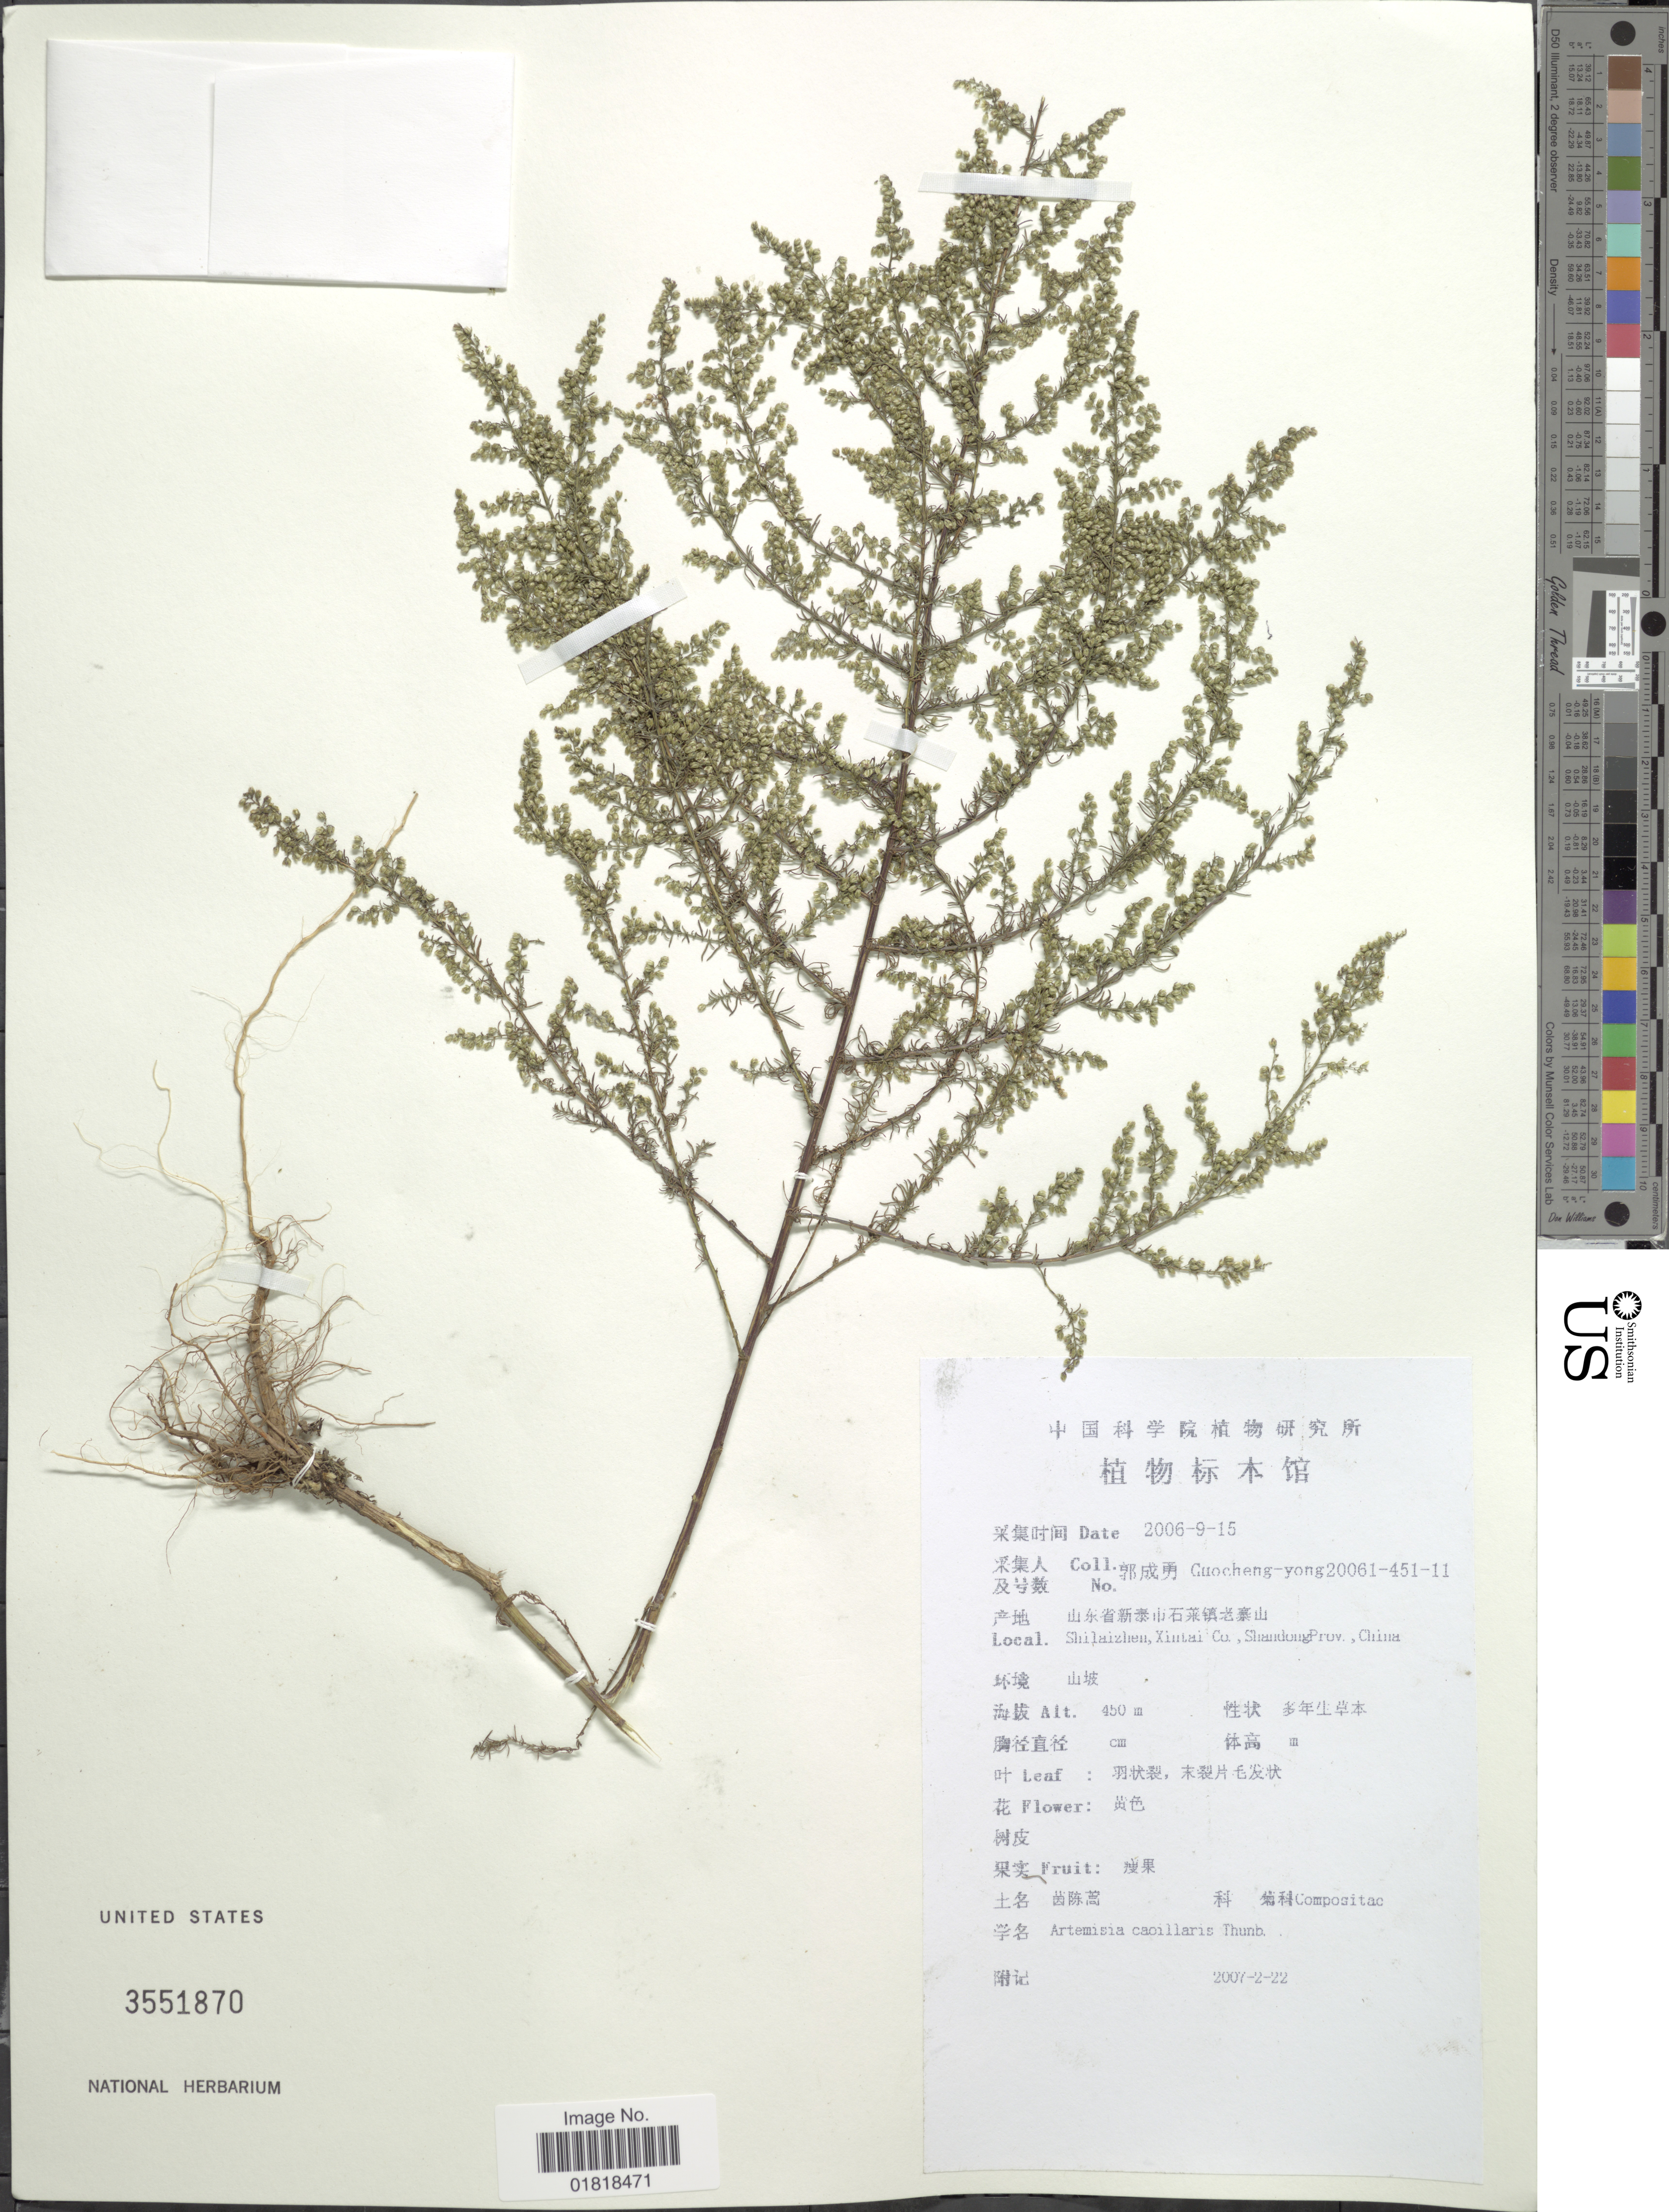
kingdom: Plantae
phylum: Tracheophyta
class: Magnoliopsida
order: Asterales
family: Asteraceae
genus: Artemisia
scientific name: Artemisia capillaris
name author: Thunb.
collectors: Guo cheng-yong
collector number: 20061-451-11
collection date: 2006-09-15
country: China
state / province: Shandong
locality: Shilaizhen, Xintai Co.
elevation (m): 450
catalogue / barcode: US 3551870